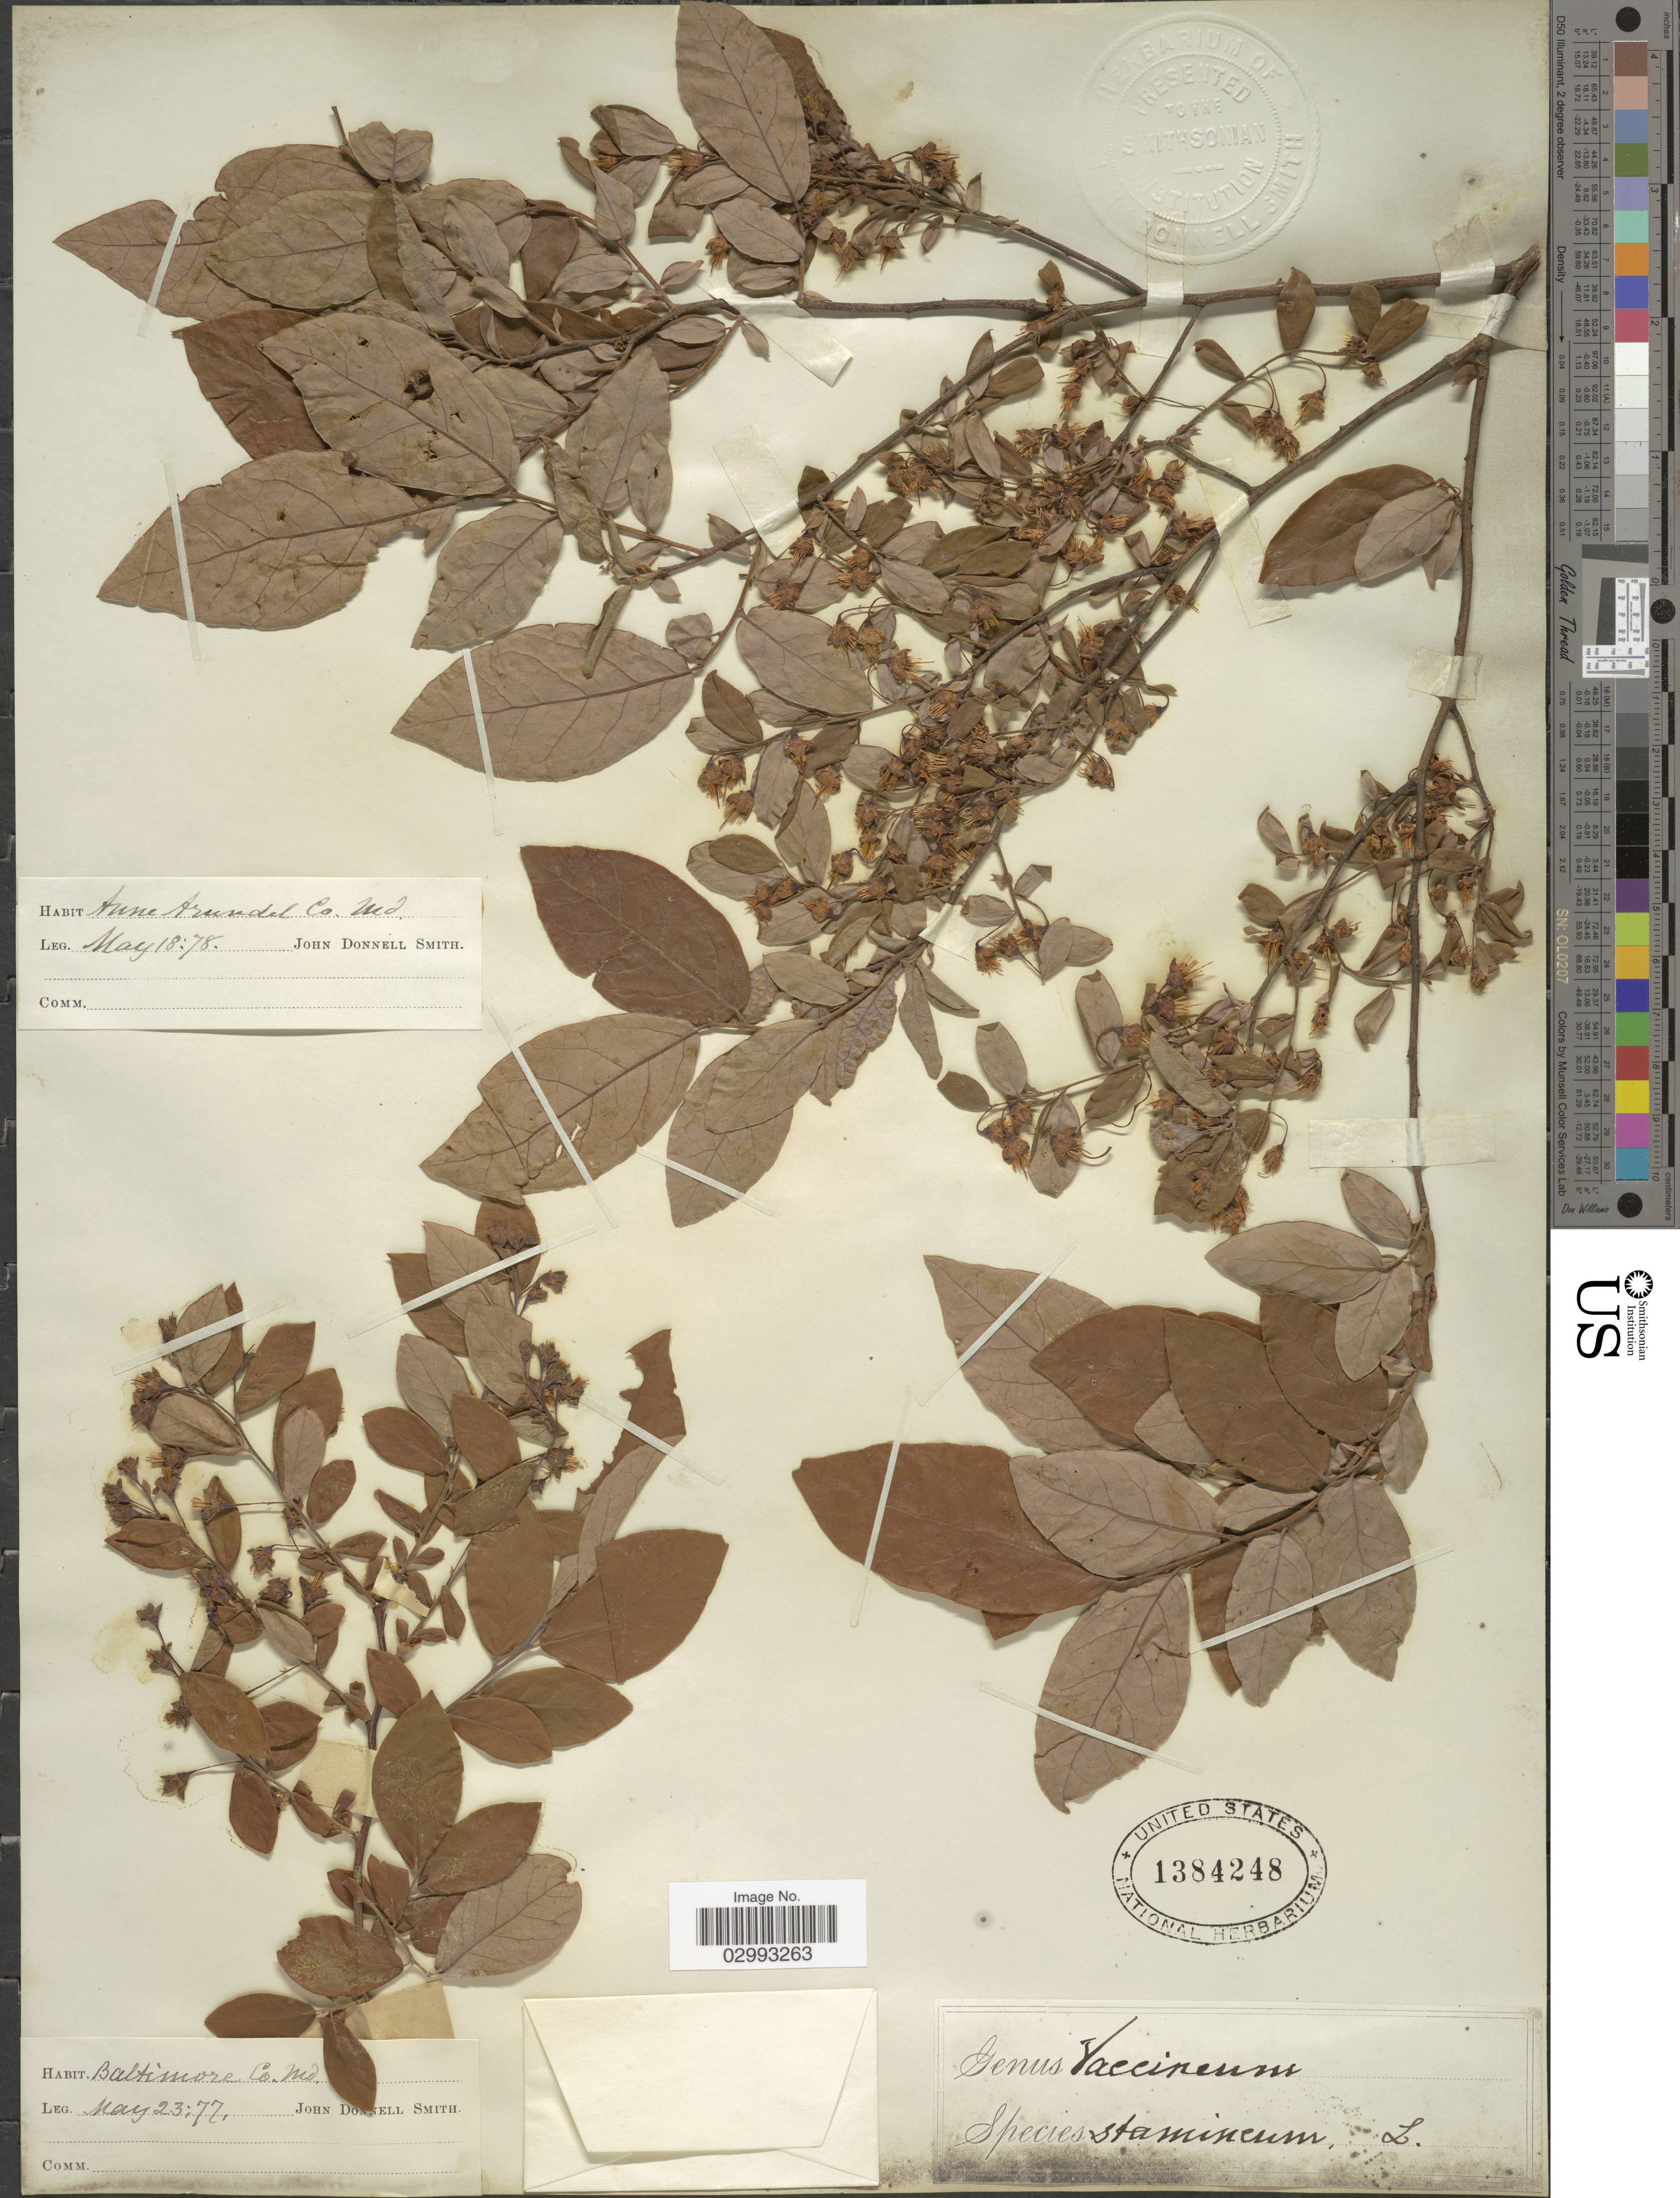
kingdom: Plantae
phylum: Tracheophyta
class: Magnoliopsida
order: Ericales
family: Ericaceae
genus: Polycodium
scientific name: Polycodium stamineum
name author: (L.) Greene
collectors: J. Donnell Smith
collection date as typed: Transcribed d/m/y: 23/5/77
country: United States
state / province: Maryland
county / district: Baltimore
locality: Baltimore Co.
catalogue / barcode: US 1384248-2